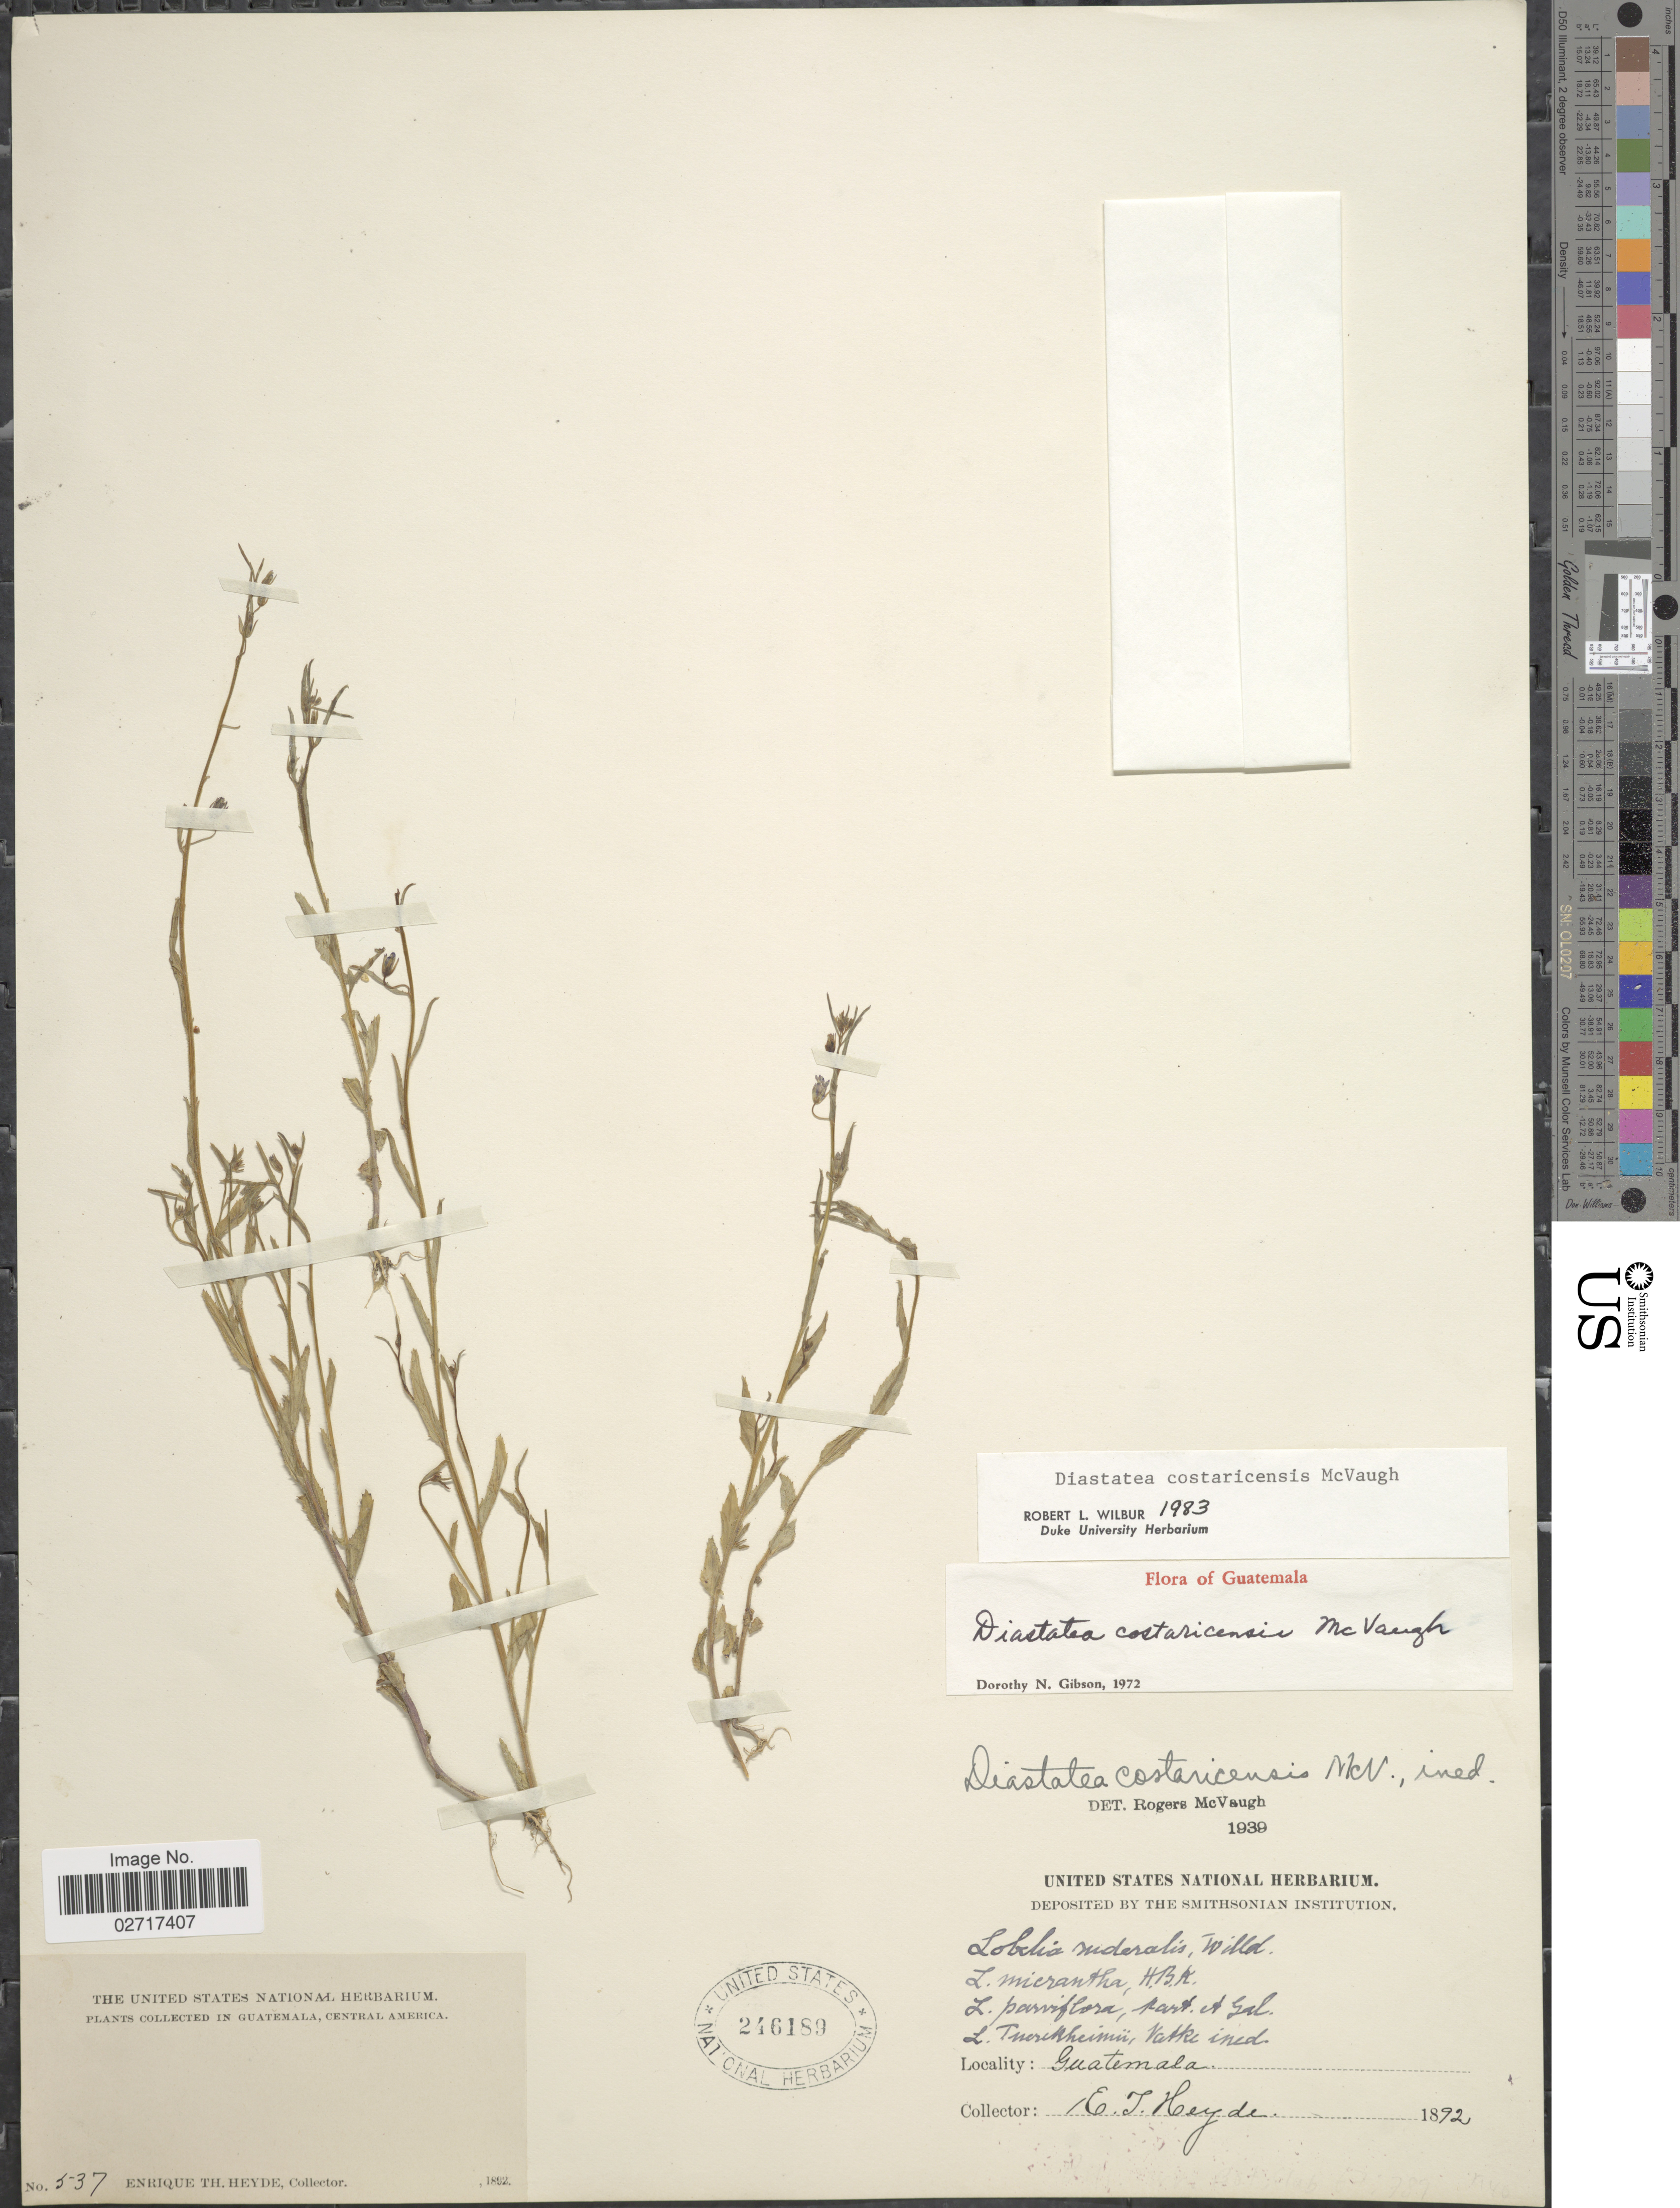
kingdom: Plantae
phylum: Tracheophyta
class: Magnoliopsida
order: Asterales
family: Campanulaceae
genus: Diastatea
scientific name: Diastatea costaricensis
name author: McVaugh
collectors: E. T. Heyde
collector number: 537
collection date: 1892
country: Guatemala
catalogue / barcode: US 246189